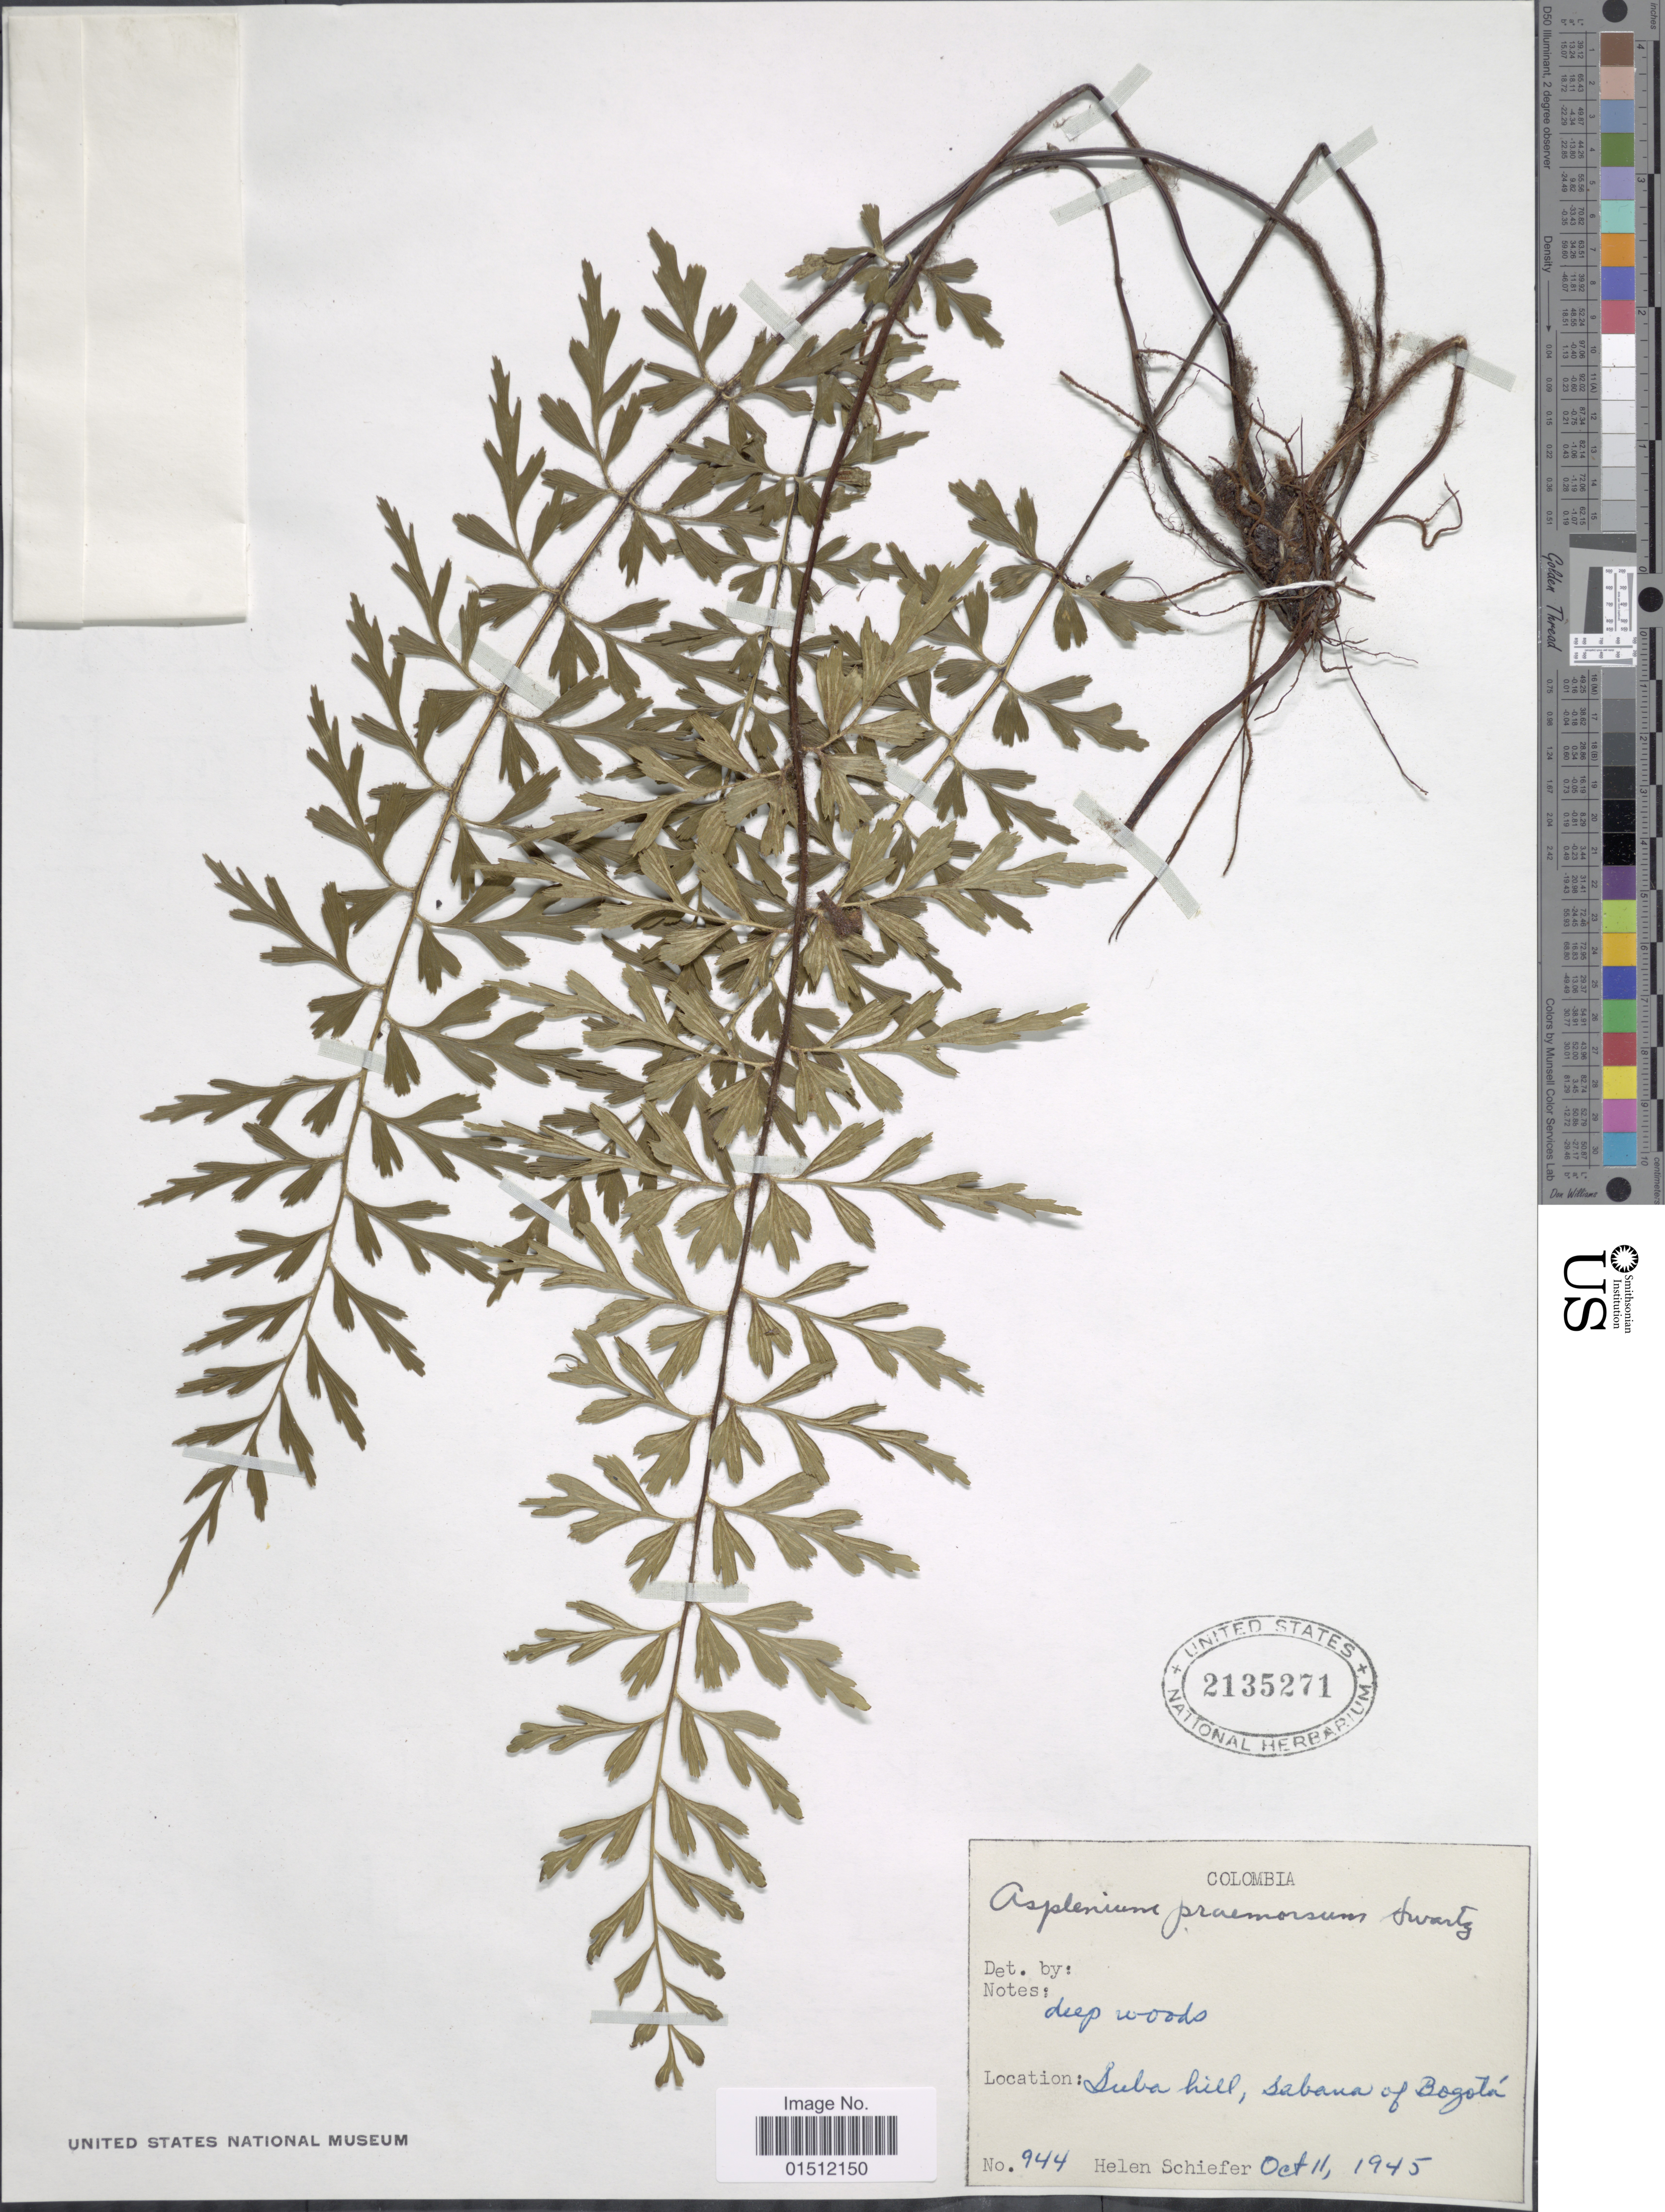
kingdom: Plantae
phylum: Tracheophyta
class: Polypodiopsida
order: Polypodiales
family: Aspleniaceae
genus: Asplenium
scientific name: Asplenium praemorsum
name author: Sw.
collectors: H. Schiefer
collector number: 944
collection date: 1945-10-11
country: Colombia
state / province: Bogota D.C.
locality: Suba hill, sabana of Bogota.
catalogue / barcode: US 2135271